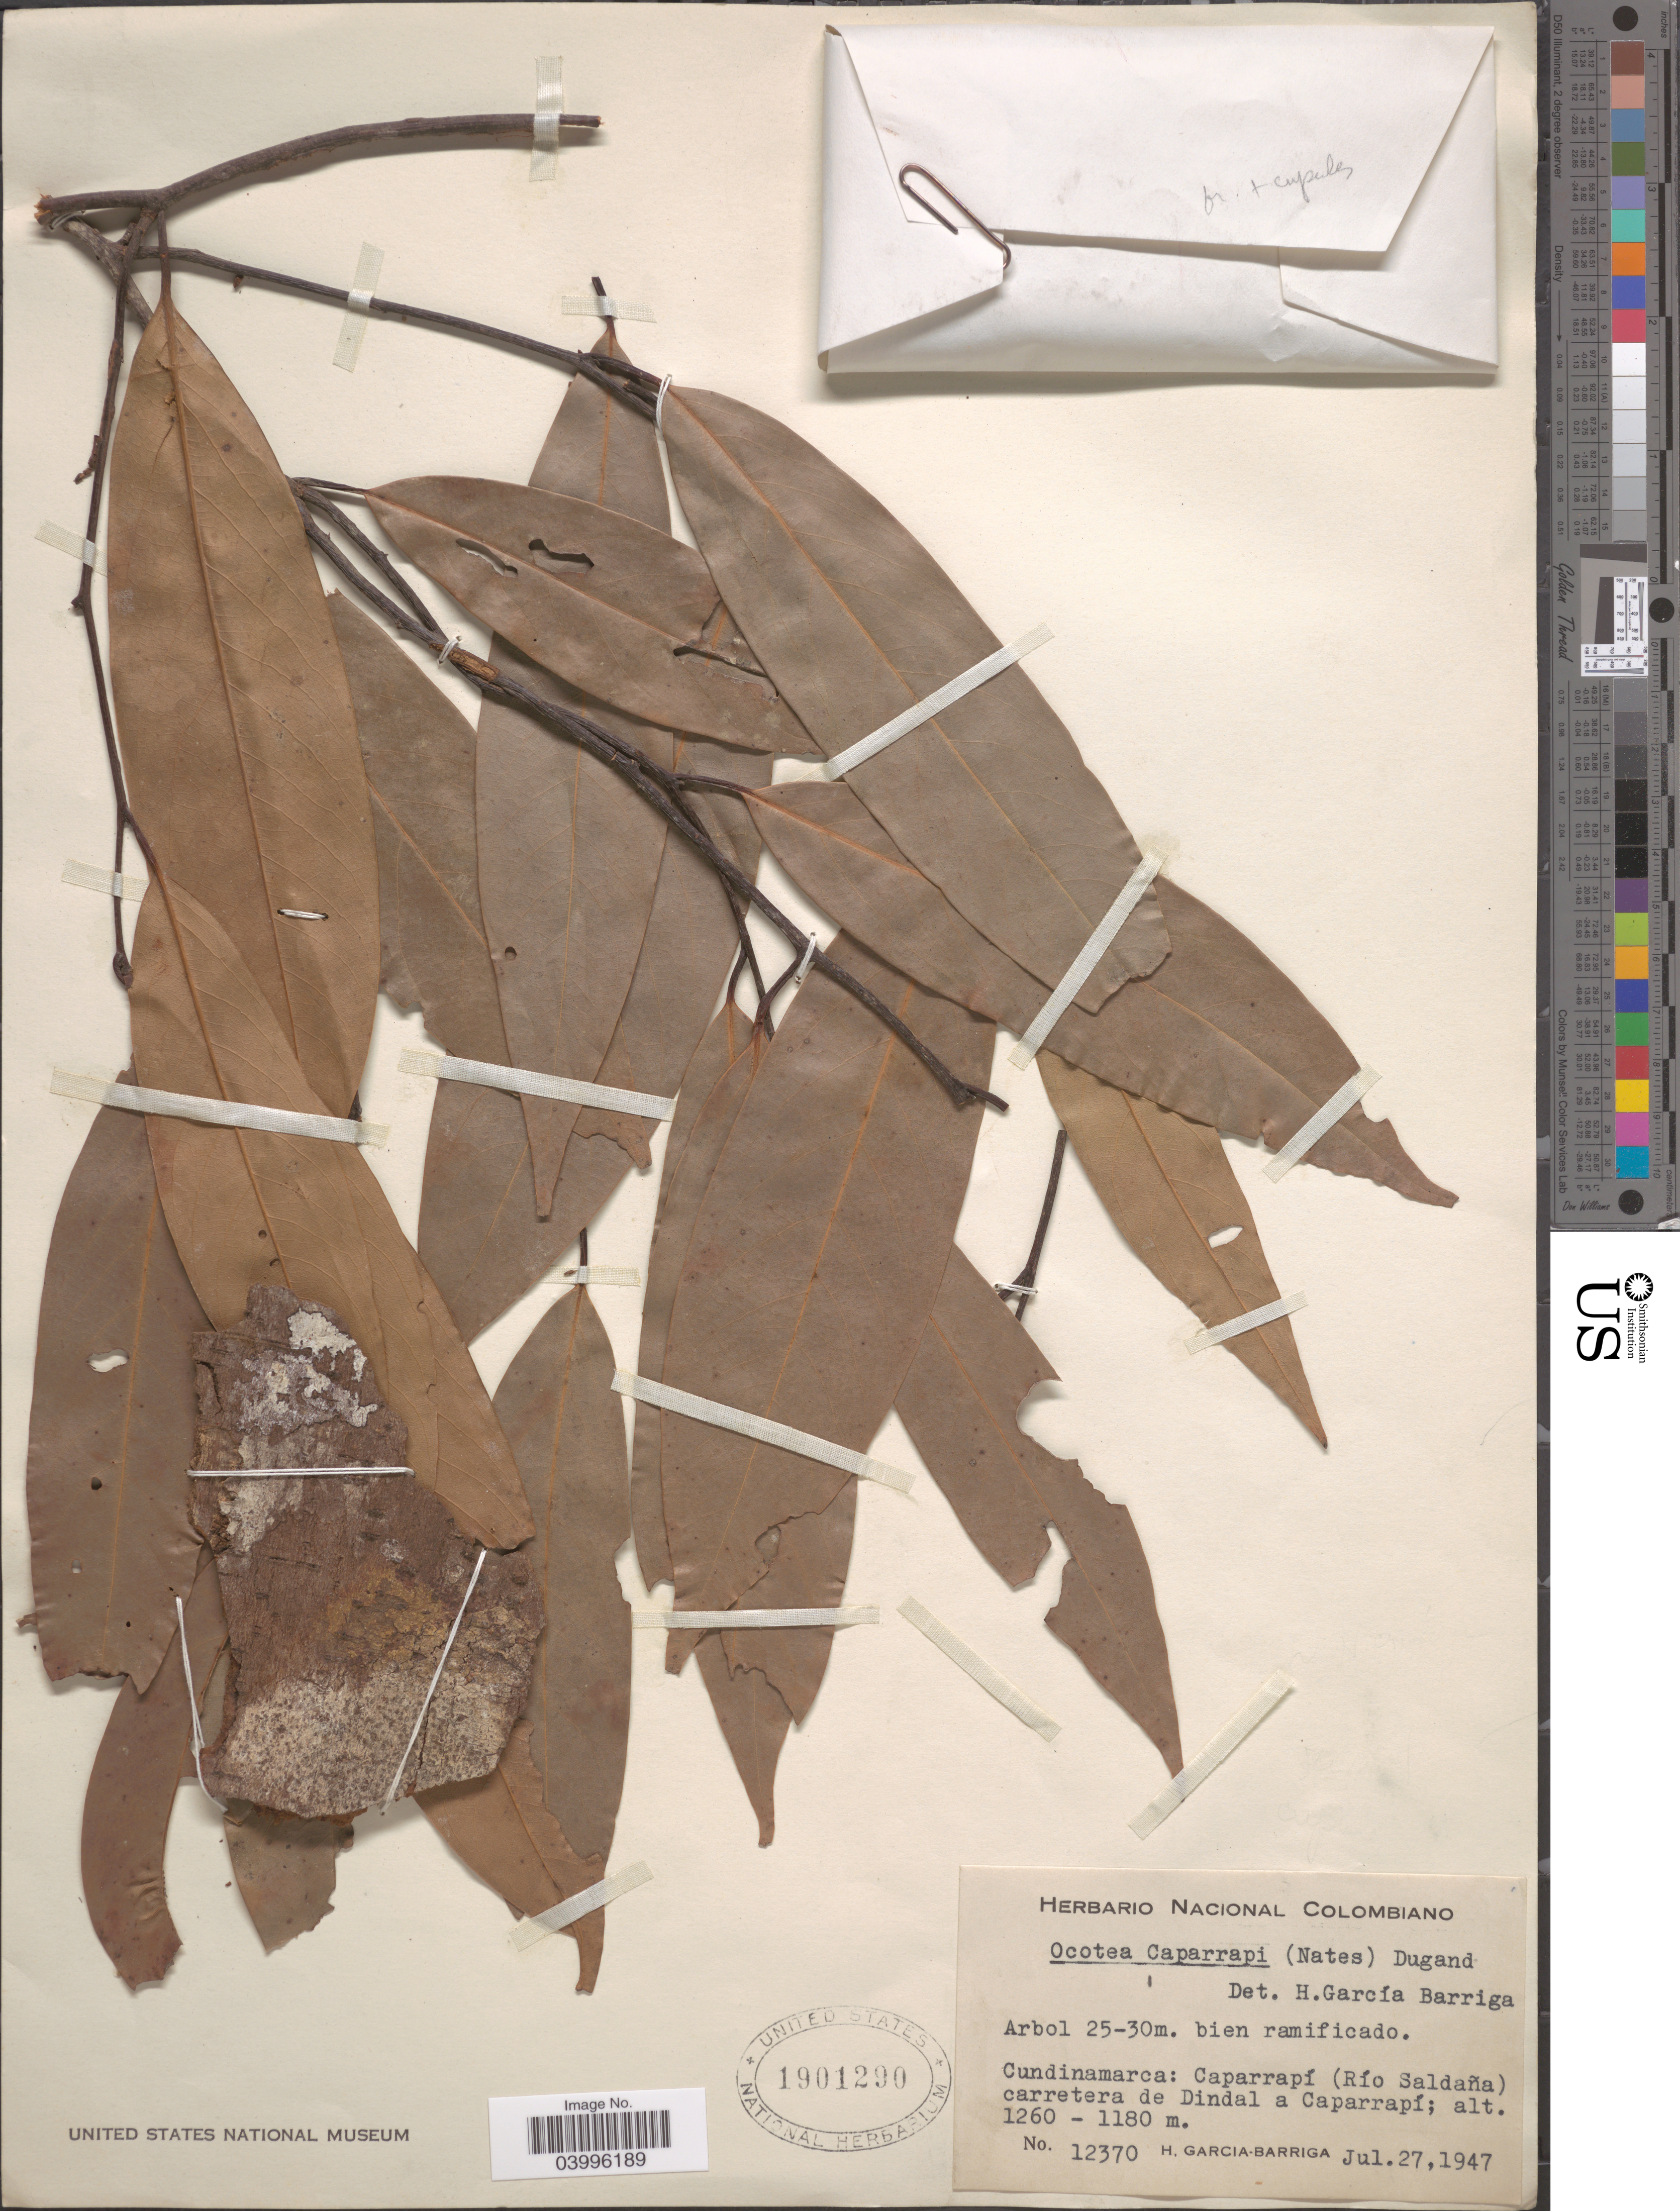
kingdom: Plantae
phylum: Tracheophyta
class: Magnoliopsida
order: Laurales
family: Lauraceae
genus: Ocotea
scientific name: Ocotea caparrapi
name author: Dugand G.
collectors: H. García Barriga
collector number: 12370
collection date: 1947-07-27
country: Colombia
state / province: Cundinamarca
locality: Caparrapí (Río Saldaña) carretera de Dindal a Caparrapí.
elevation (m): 1180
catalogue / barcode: US 1901290